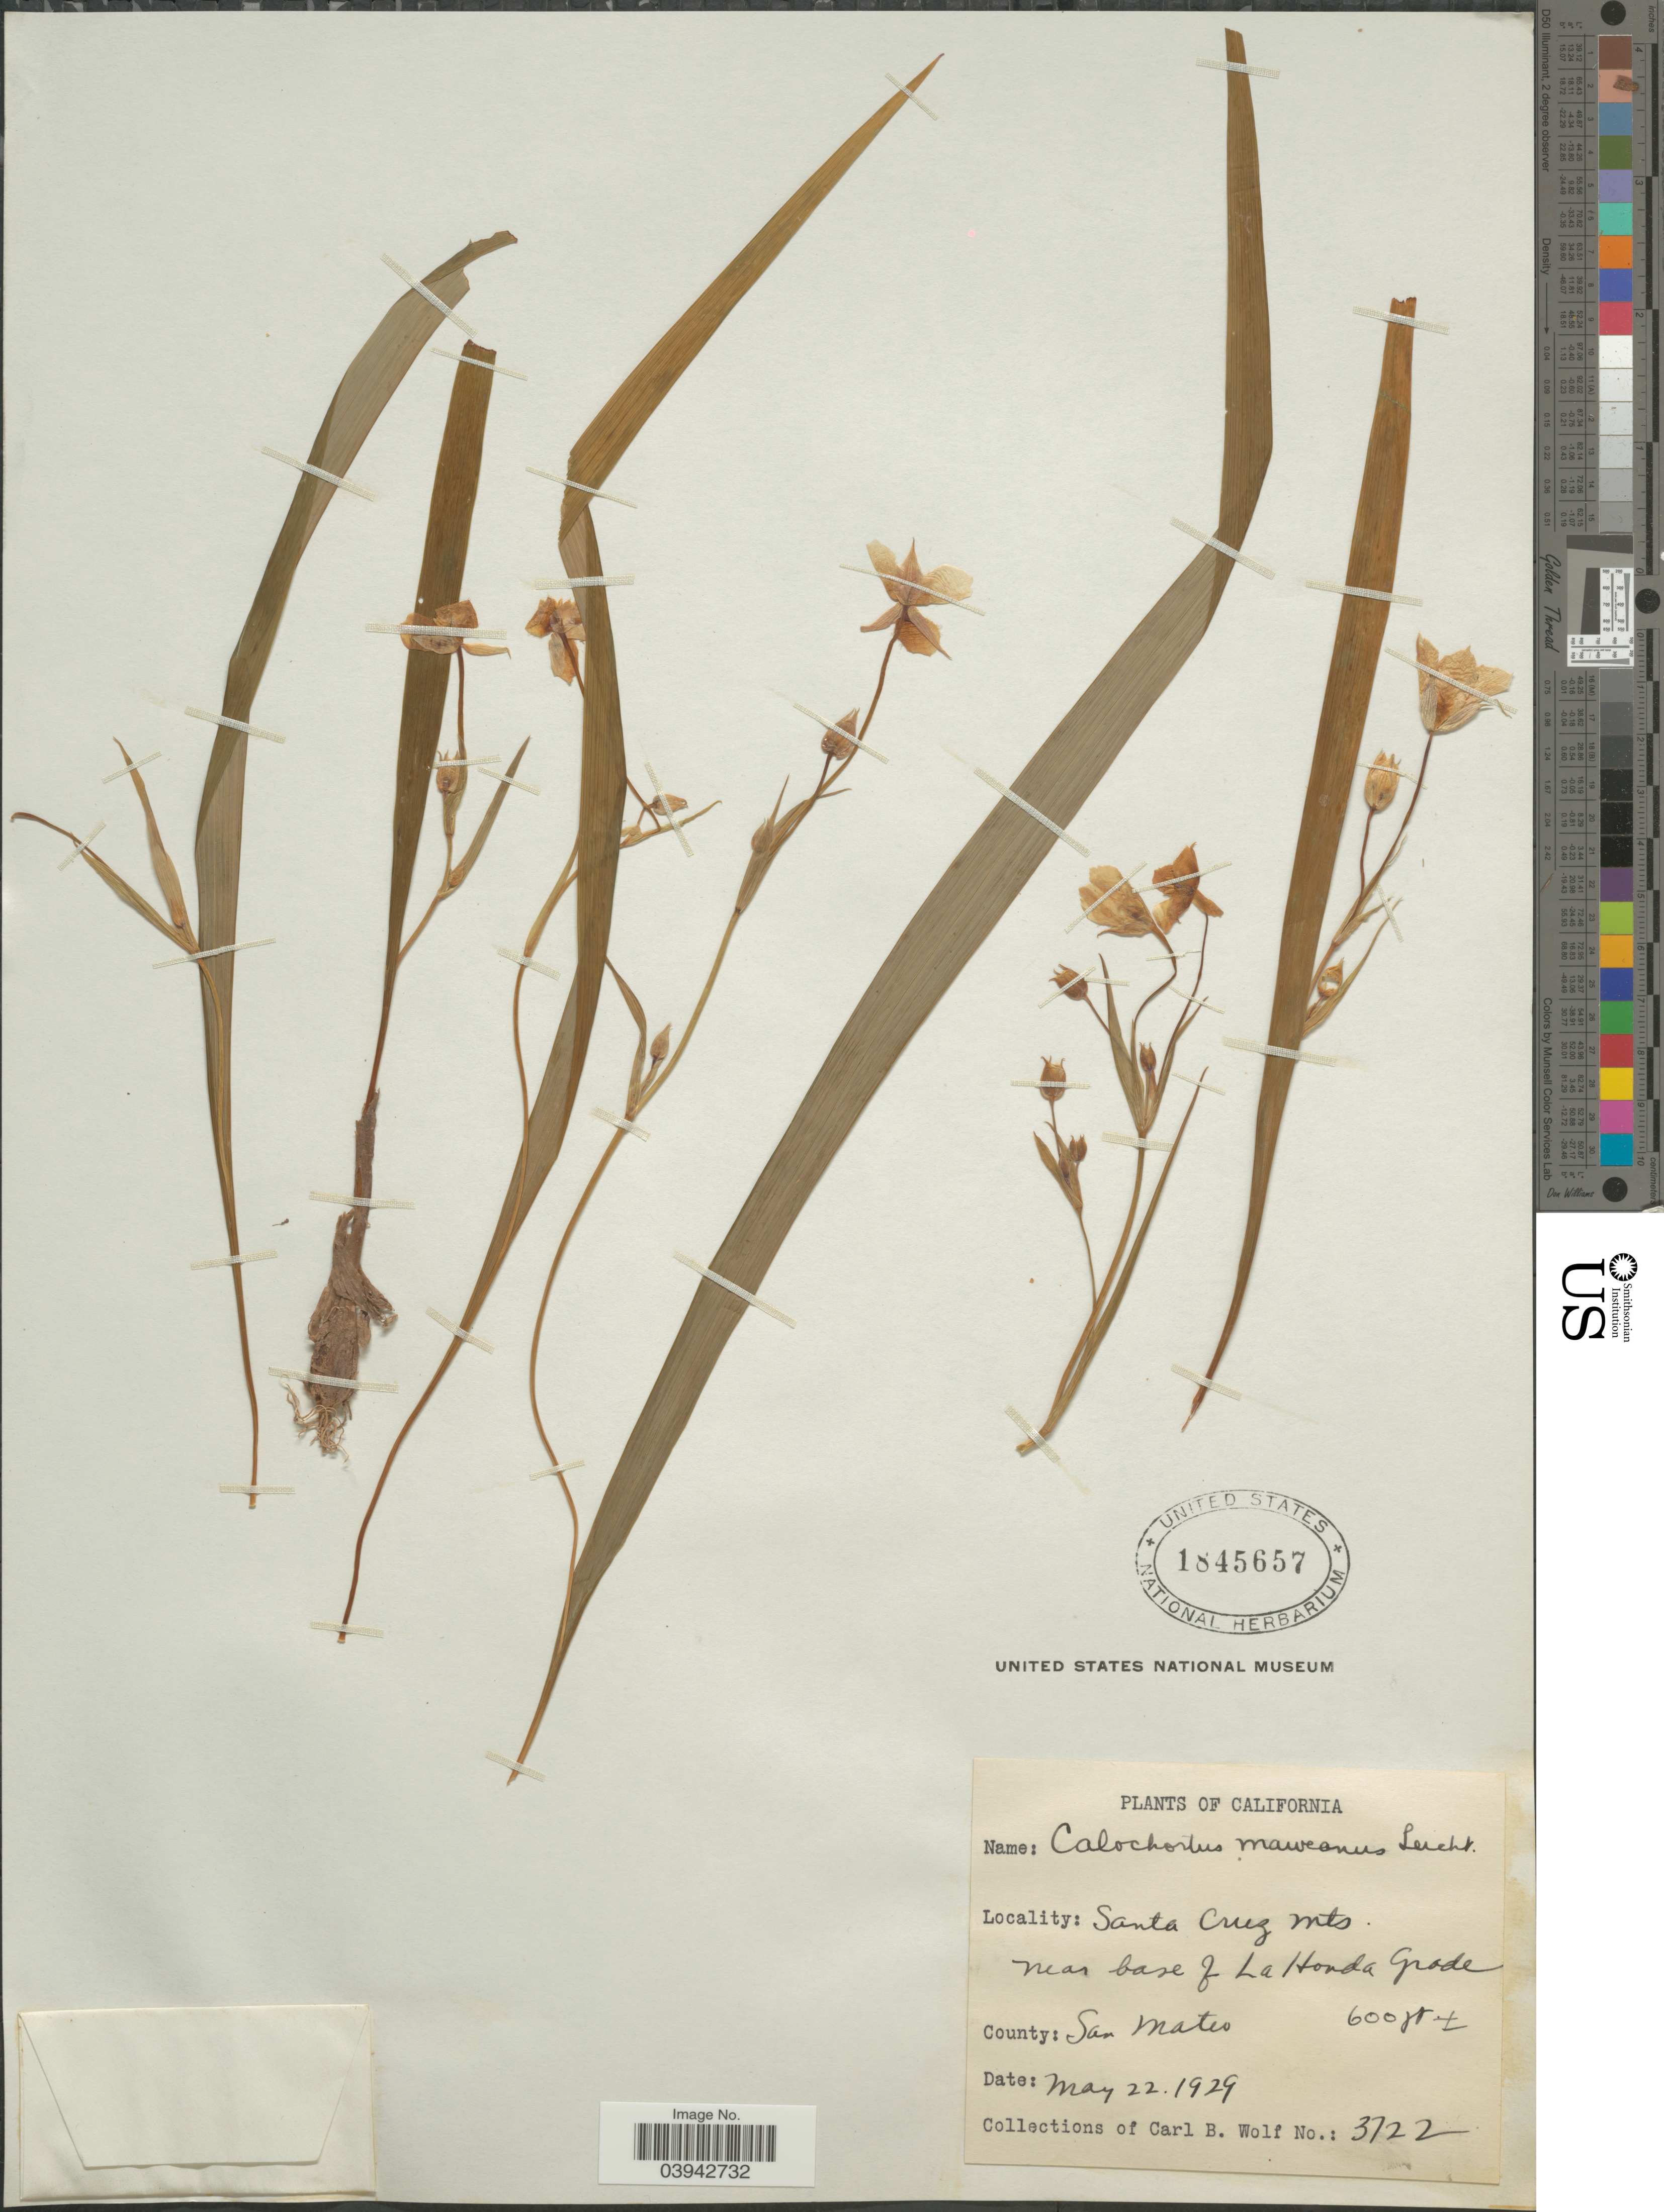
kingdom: Plantae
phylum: Tracheophyta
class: Liliopsida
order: Liliales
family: Liliaceae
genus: Calochortus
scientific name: Calochortus maweanus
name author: Leichtlin ex Baker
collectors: C. B. Wolf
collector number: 3722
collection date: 1929-05-22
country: United States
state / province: California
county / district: San Mateo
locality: Santa Cruz Mts. Near base of La Honda Grade. County: San Mateo.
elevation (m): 183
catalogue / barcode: US 1845657